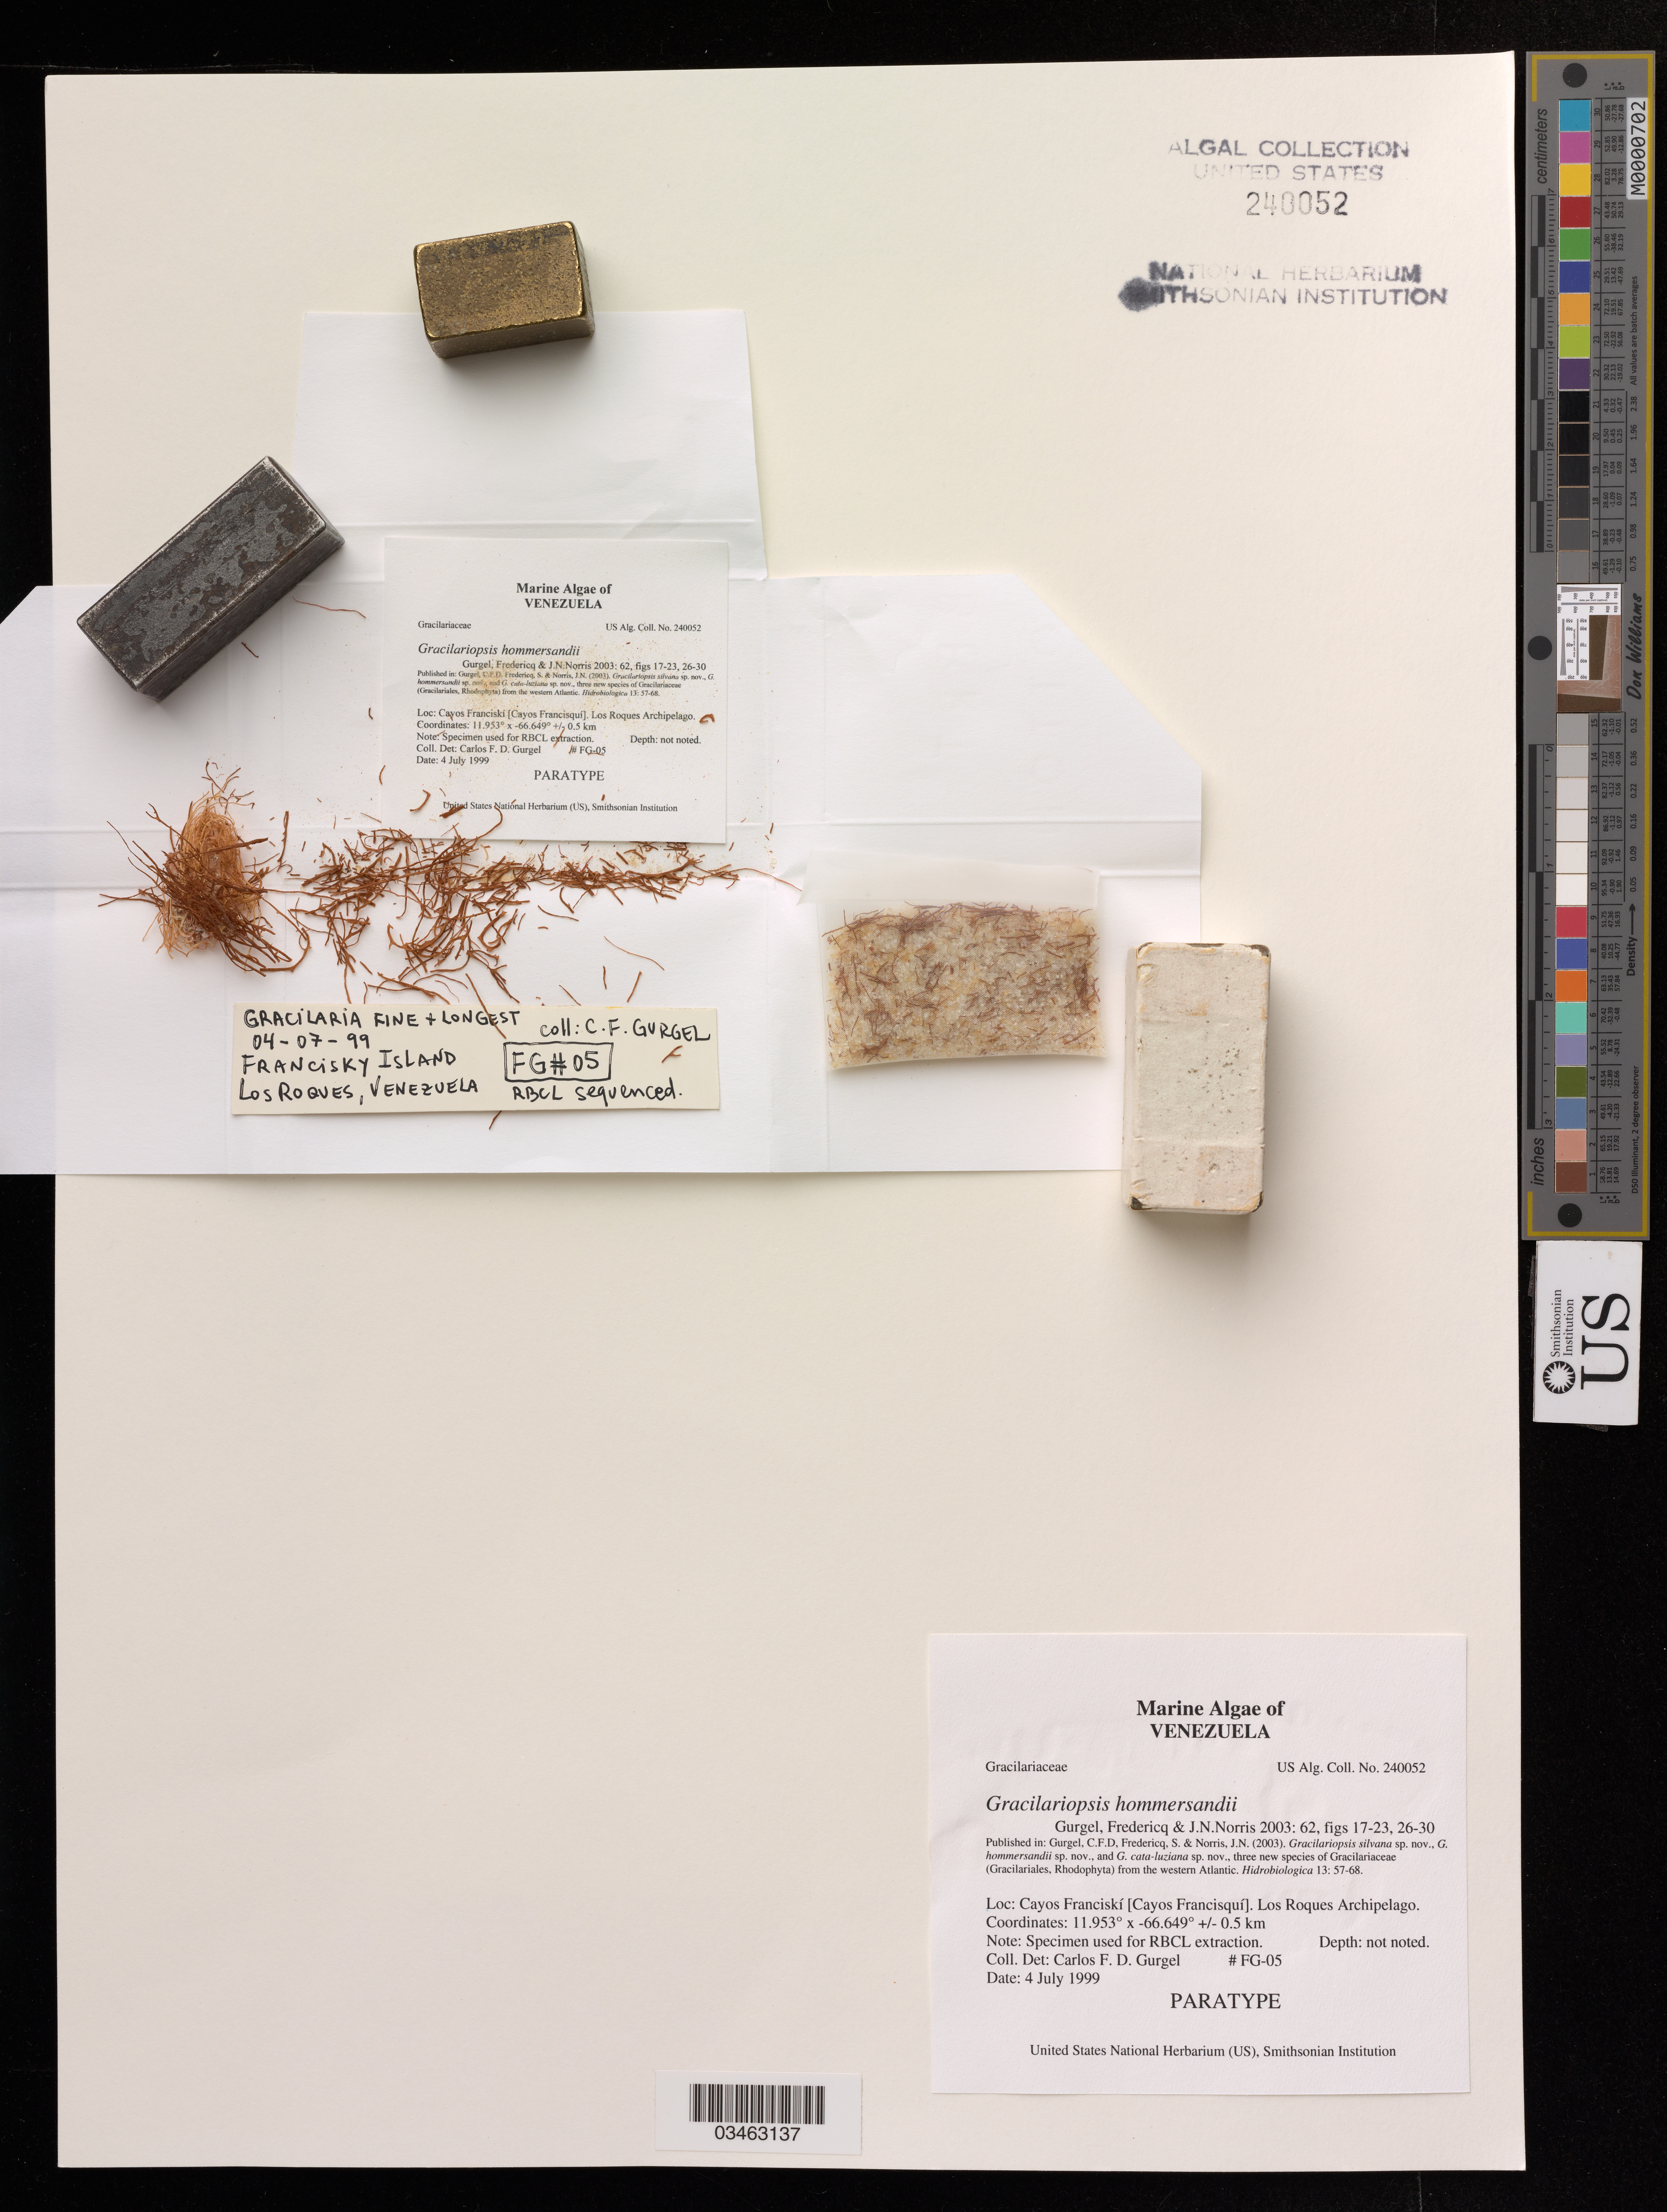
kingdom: Plantae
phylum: Rhodophyta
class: Florideophyceae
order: Gracilariales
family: Gracilariaceae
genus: Gracilariopsis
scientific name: Gracilariopsis hommersandii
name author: Gurgel et al.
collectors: C. Gurgel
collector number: FG-05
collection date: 1999-07-04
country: Venezuela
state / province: Dependencias Federales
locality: Cayos Franciskí [Cayos Francisquí]. Los Roques Archipelago.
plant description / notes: Specimen used for RBCL extraction.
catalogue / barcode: US 240052